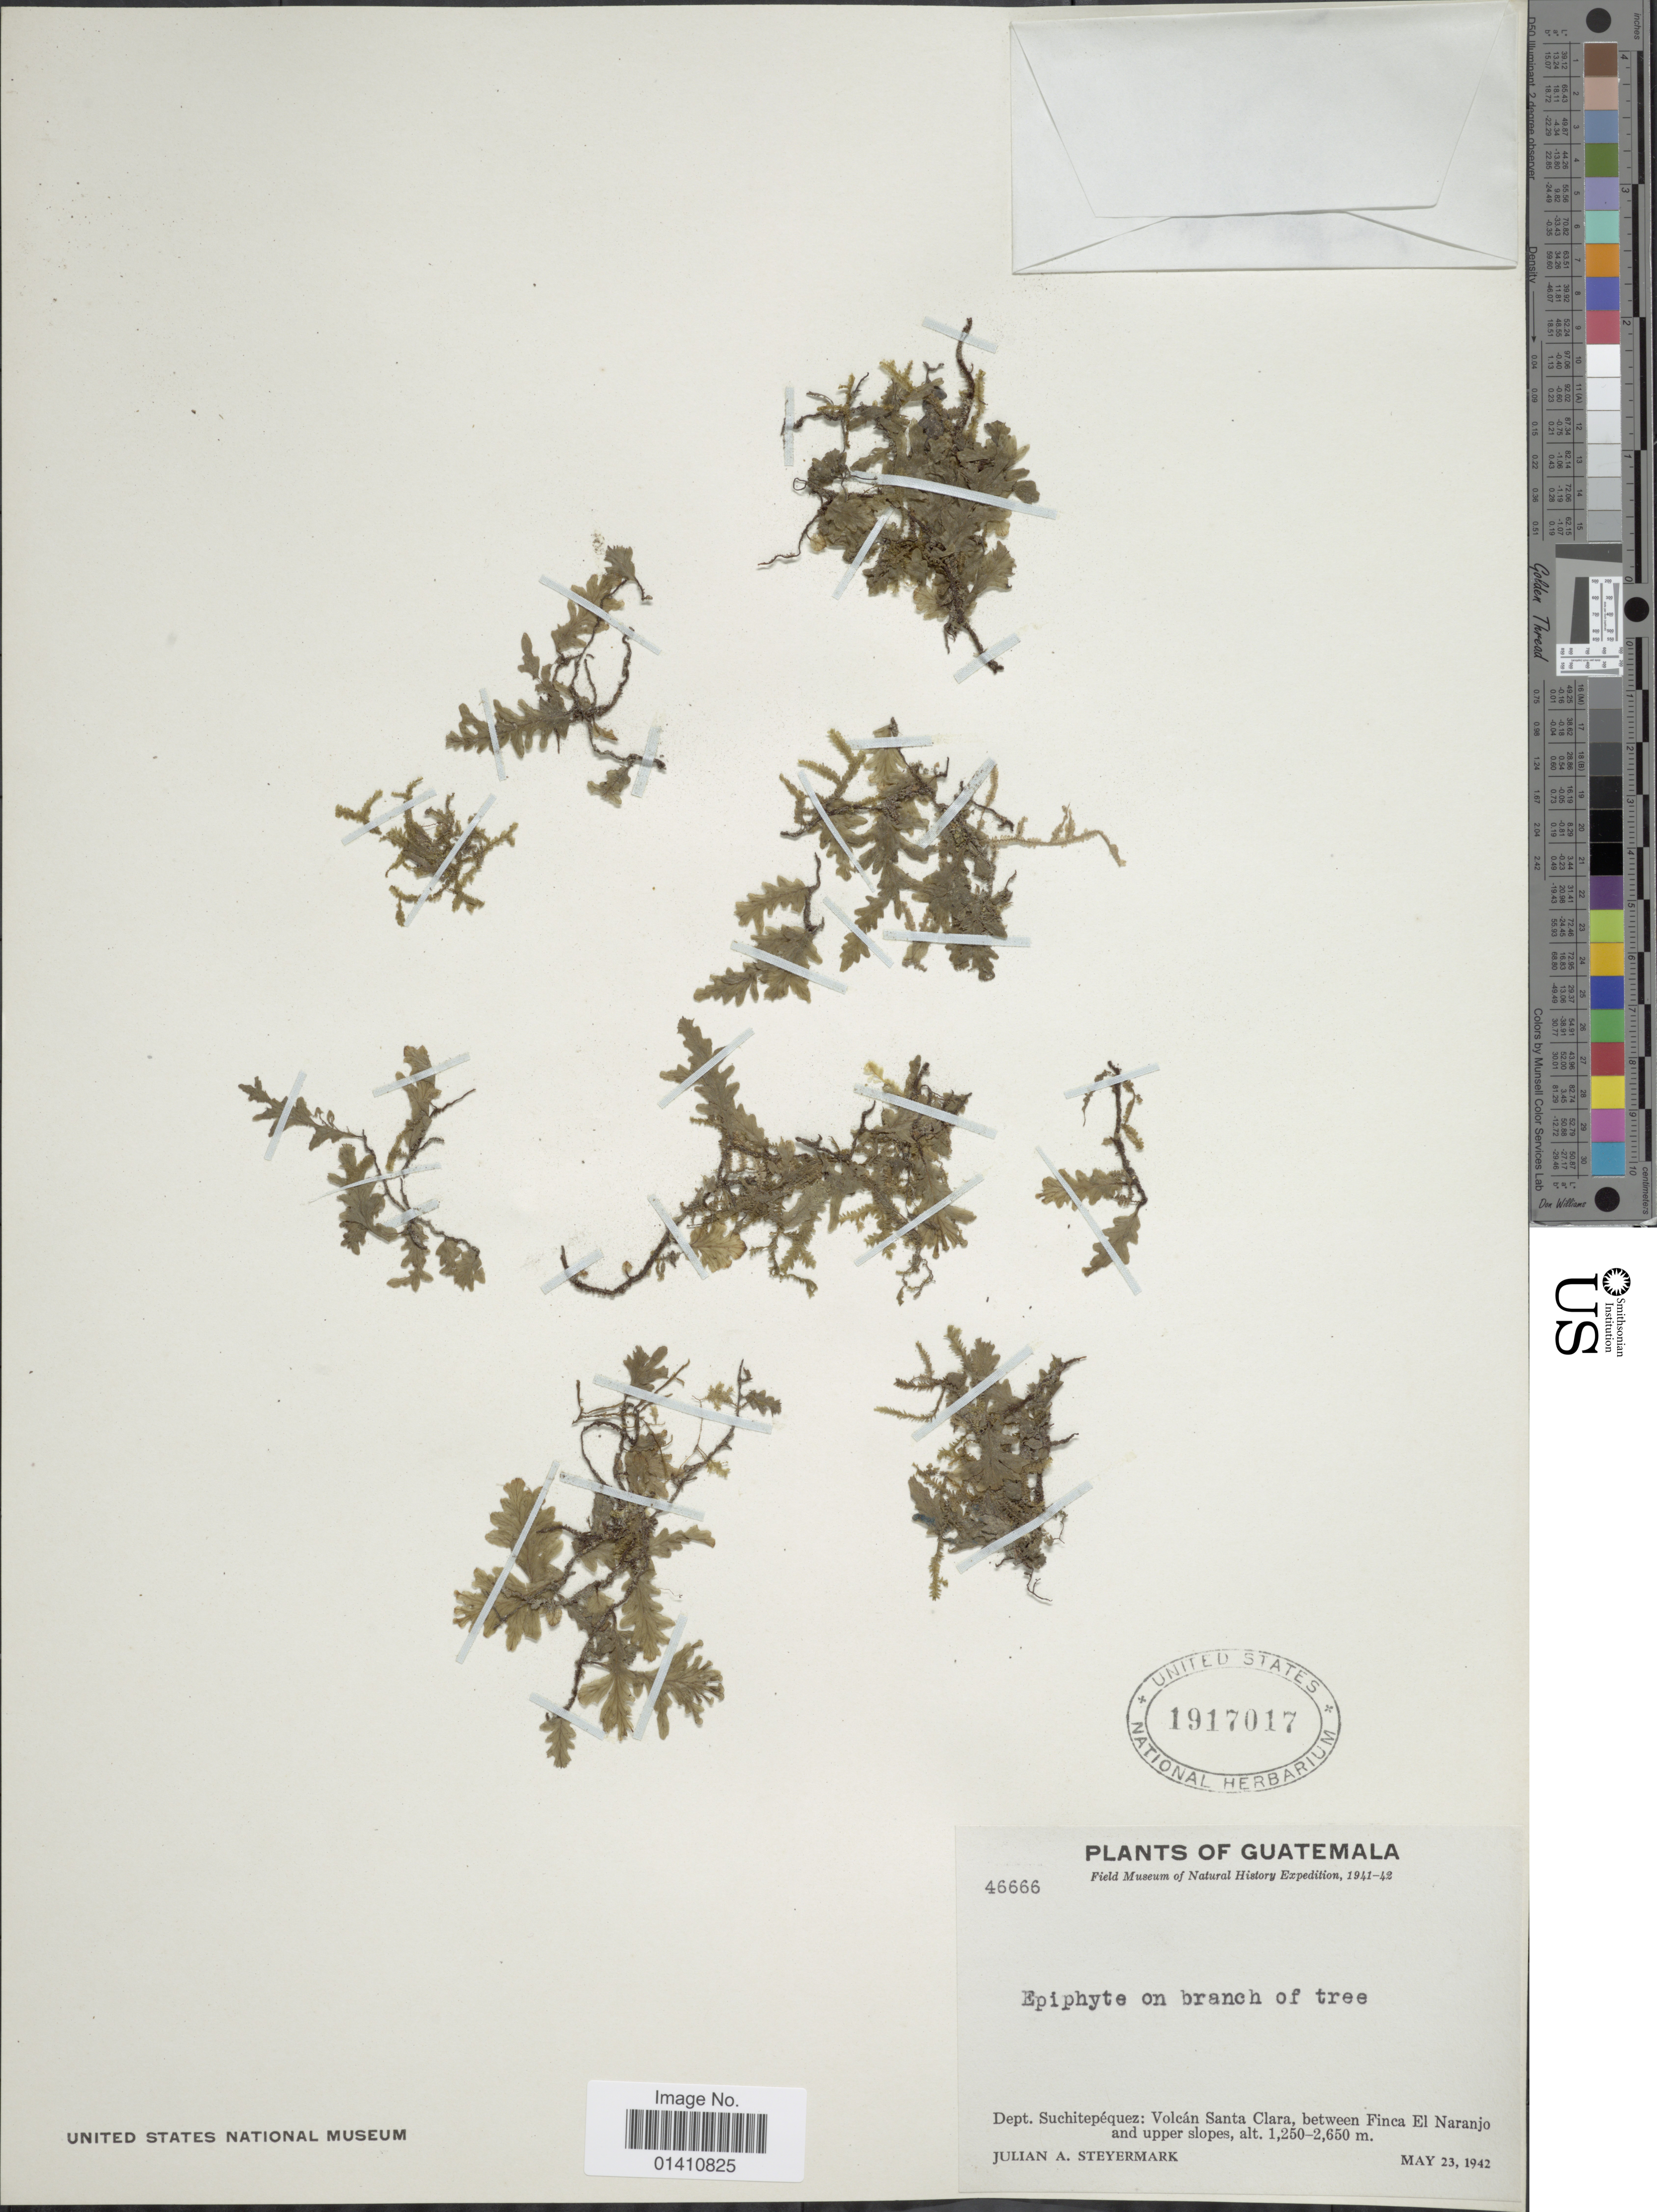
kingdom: Plantae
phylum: Tracheophyta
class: Polypodiopsida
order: Hymenophyllales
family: Hymenophyllaceae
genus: Didymoglossum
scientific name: Didymoglossum sp.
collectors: J. Steyermark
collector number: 46666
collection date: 1942-05-23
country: Guatemala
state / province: Suchitepéquez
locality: Volcan Santa Clara, between Finca El Naranjo and upper slopes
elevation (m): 1250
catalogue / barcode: US 1917071